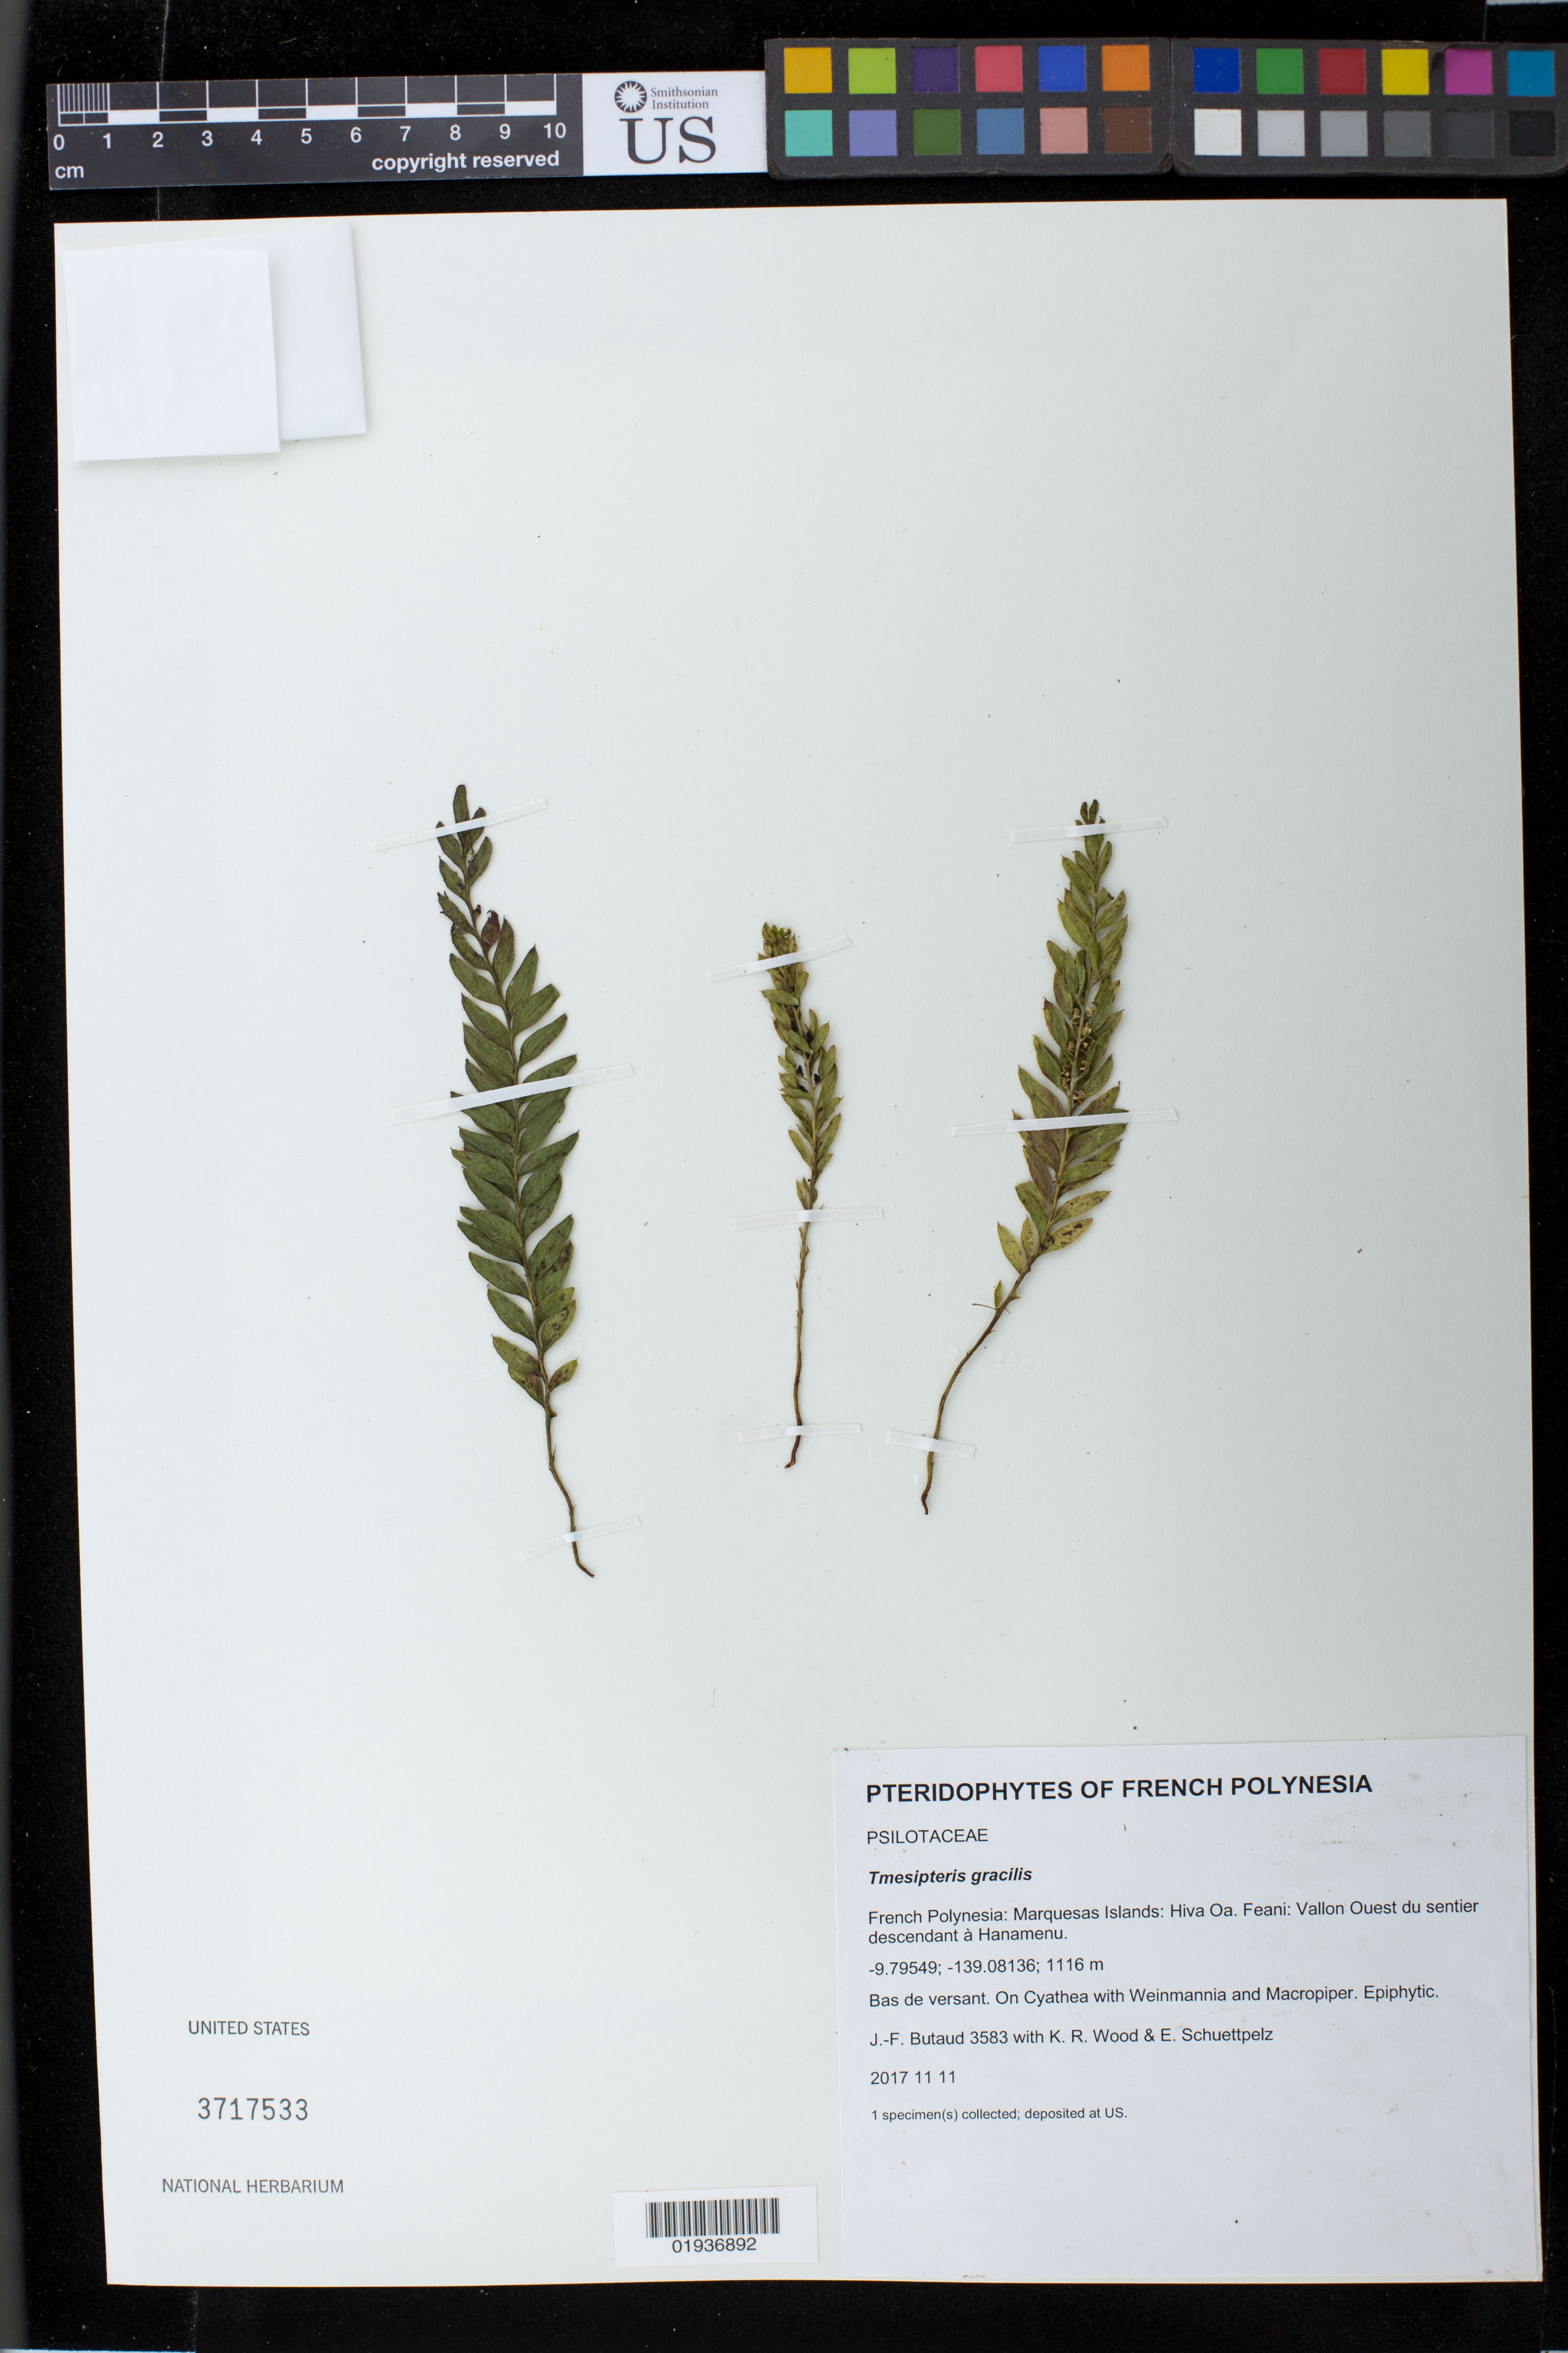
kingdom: Plantae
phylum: Tracheophyta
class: Polypodiopsida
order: Psilotales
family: Psilotaceae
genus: Tmesipteris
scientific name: Tmesipteris gracilis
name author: Chinnock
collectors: J.-F. Butaud, K. R. Wood & E. Schuettpelz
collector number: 3583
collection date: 2017-11-11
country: French Polynesia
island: Hiva Oa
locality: Hiva Oa, Feani, Vallon Ouest du sentier descendant a Hanamenu.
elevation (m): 1116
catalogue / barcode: US 3717533